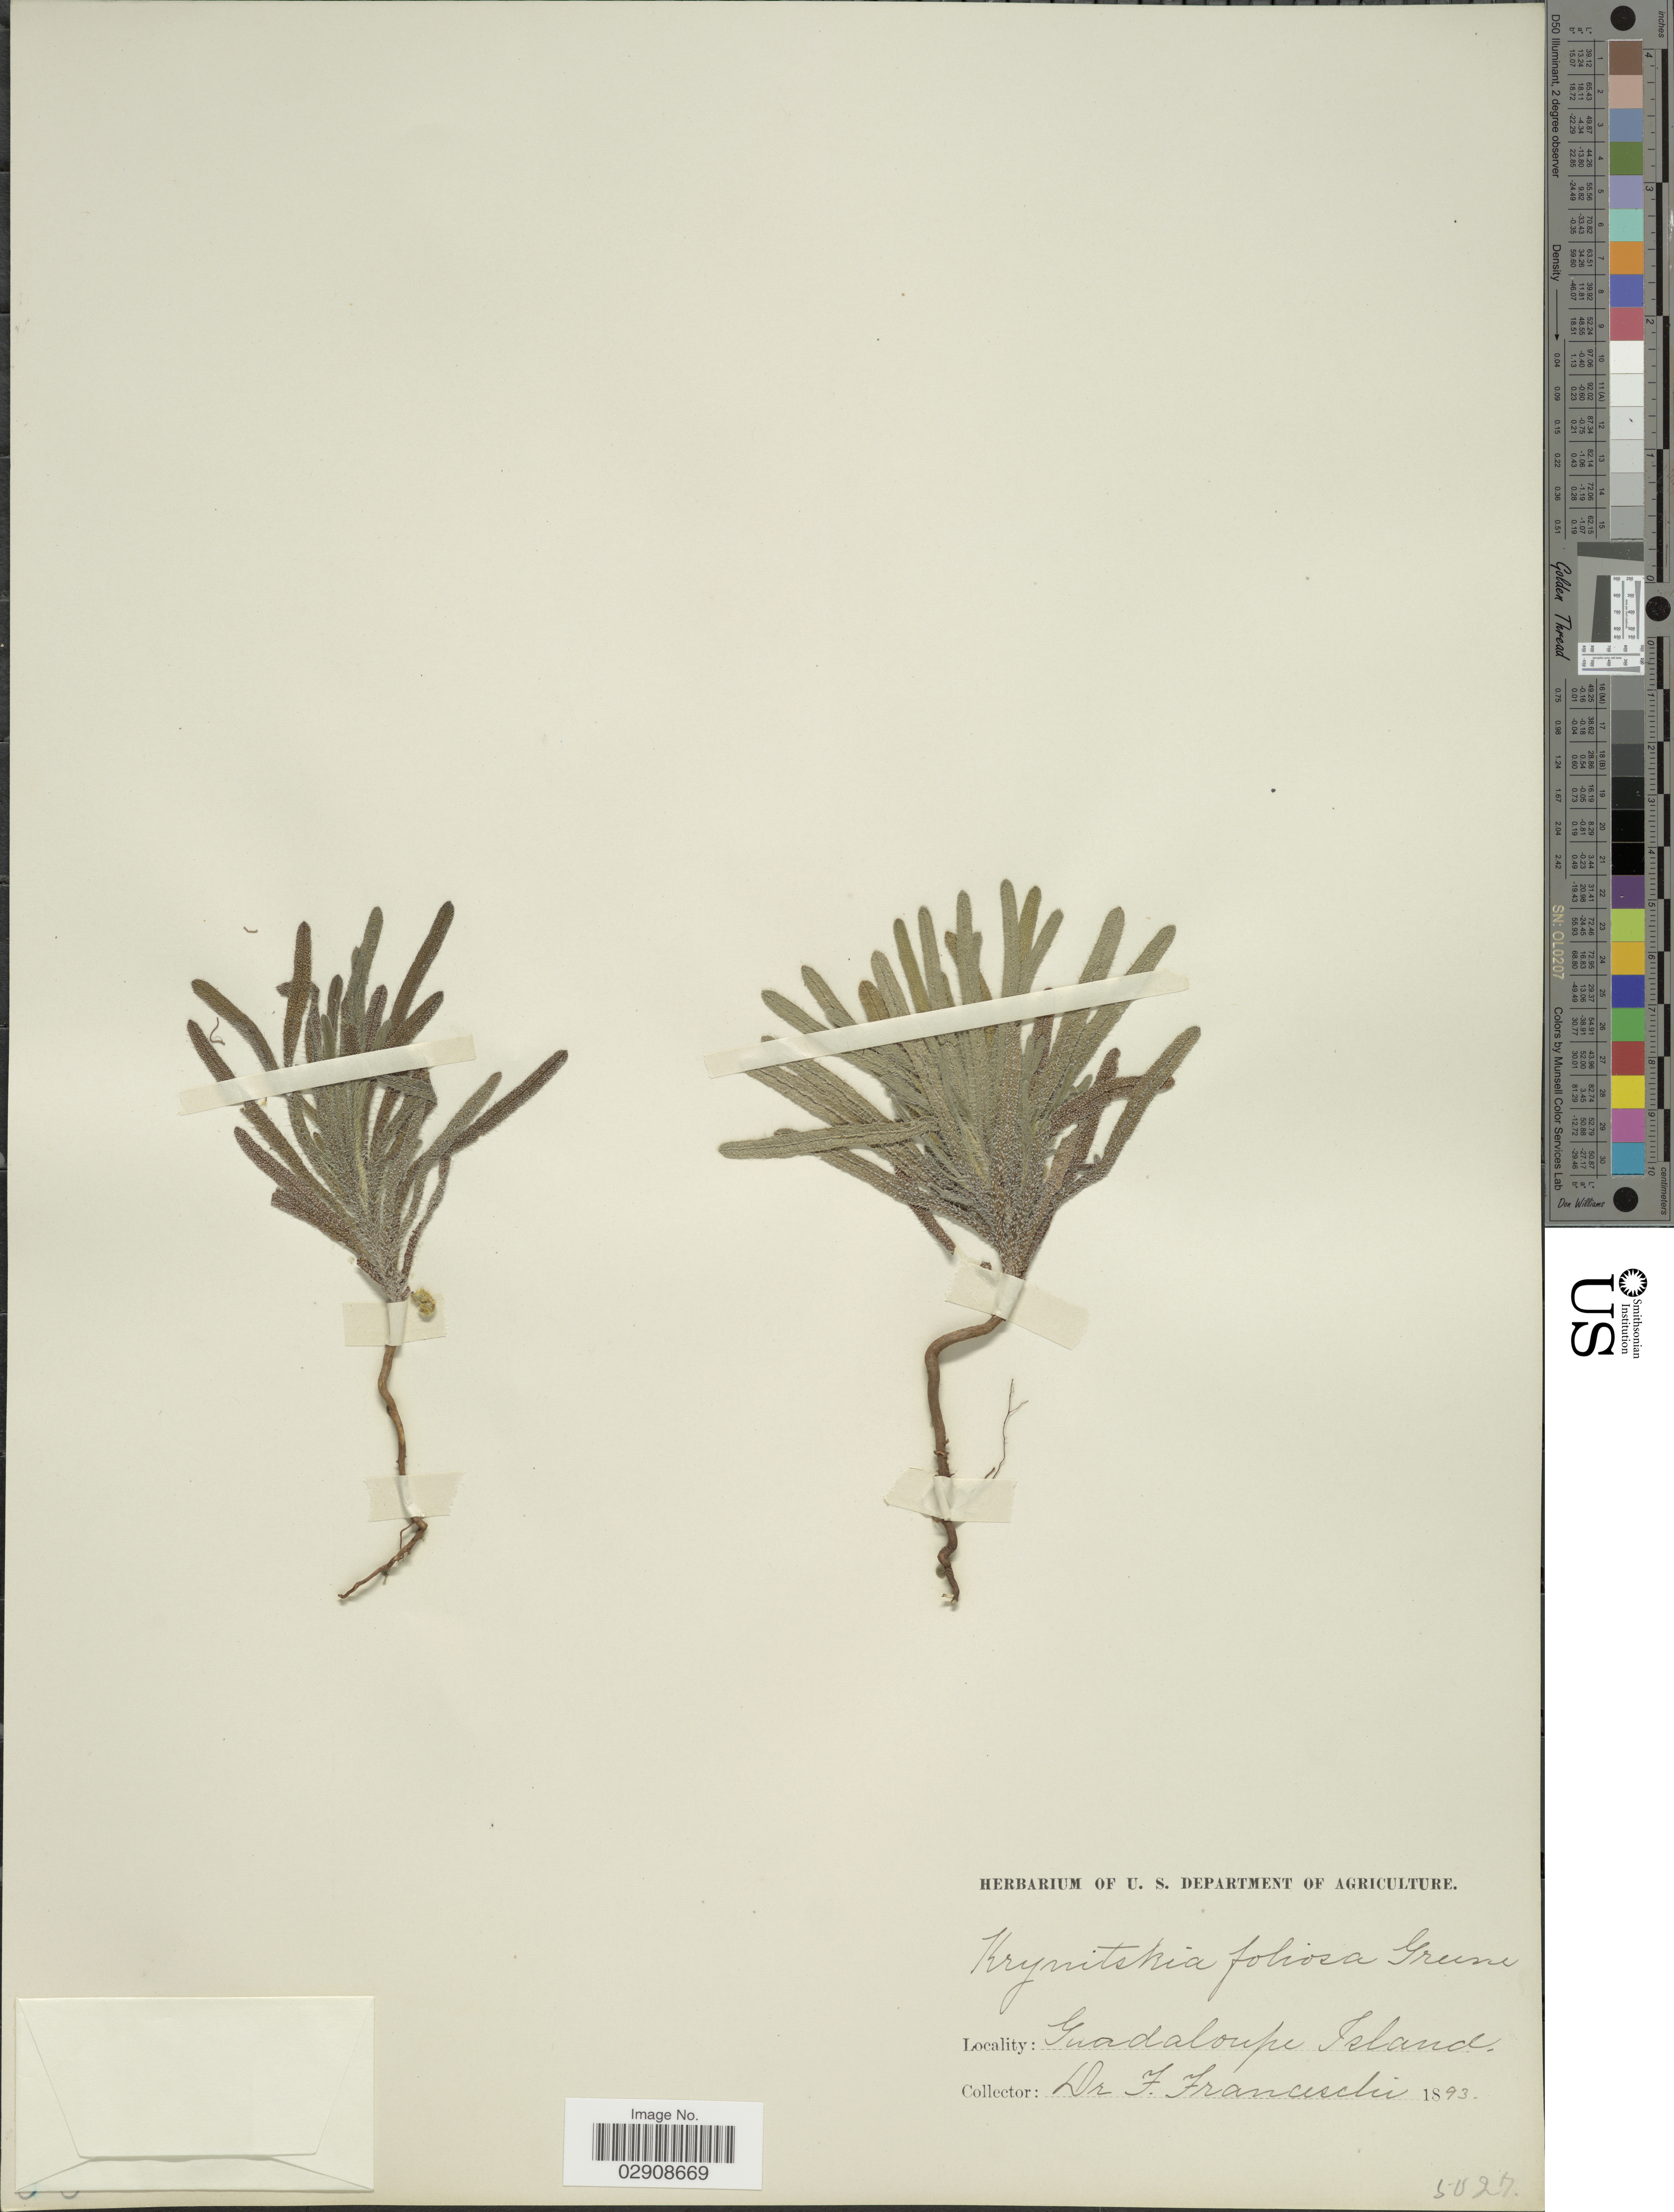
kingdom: Plantae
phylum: Tracheophyta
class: Magnoliopsida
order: Boraginales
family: Boraginaceae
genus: Cryptantha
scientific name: Cryptantha foliosa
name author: (Greene) Greene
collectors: F. Franceschi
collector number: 5027?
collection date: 1893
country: Mexico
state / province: Baja California Norte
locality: Guadaloupe Island.